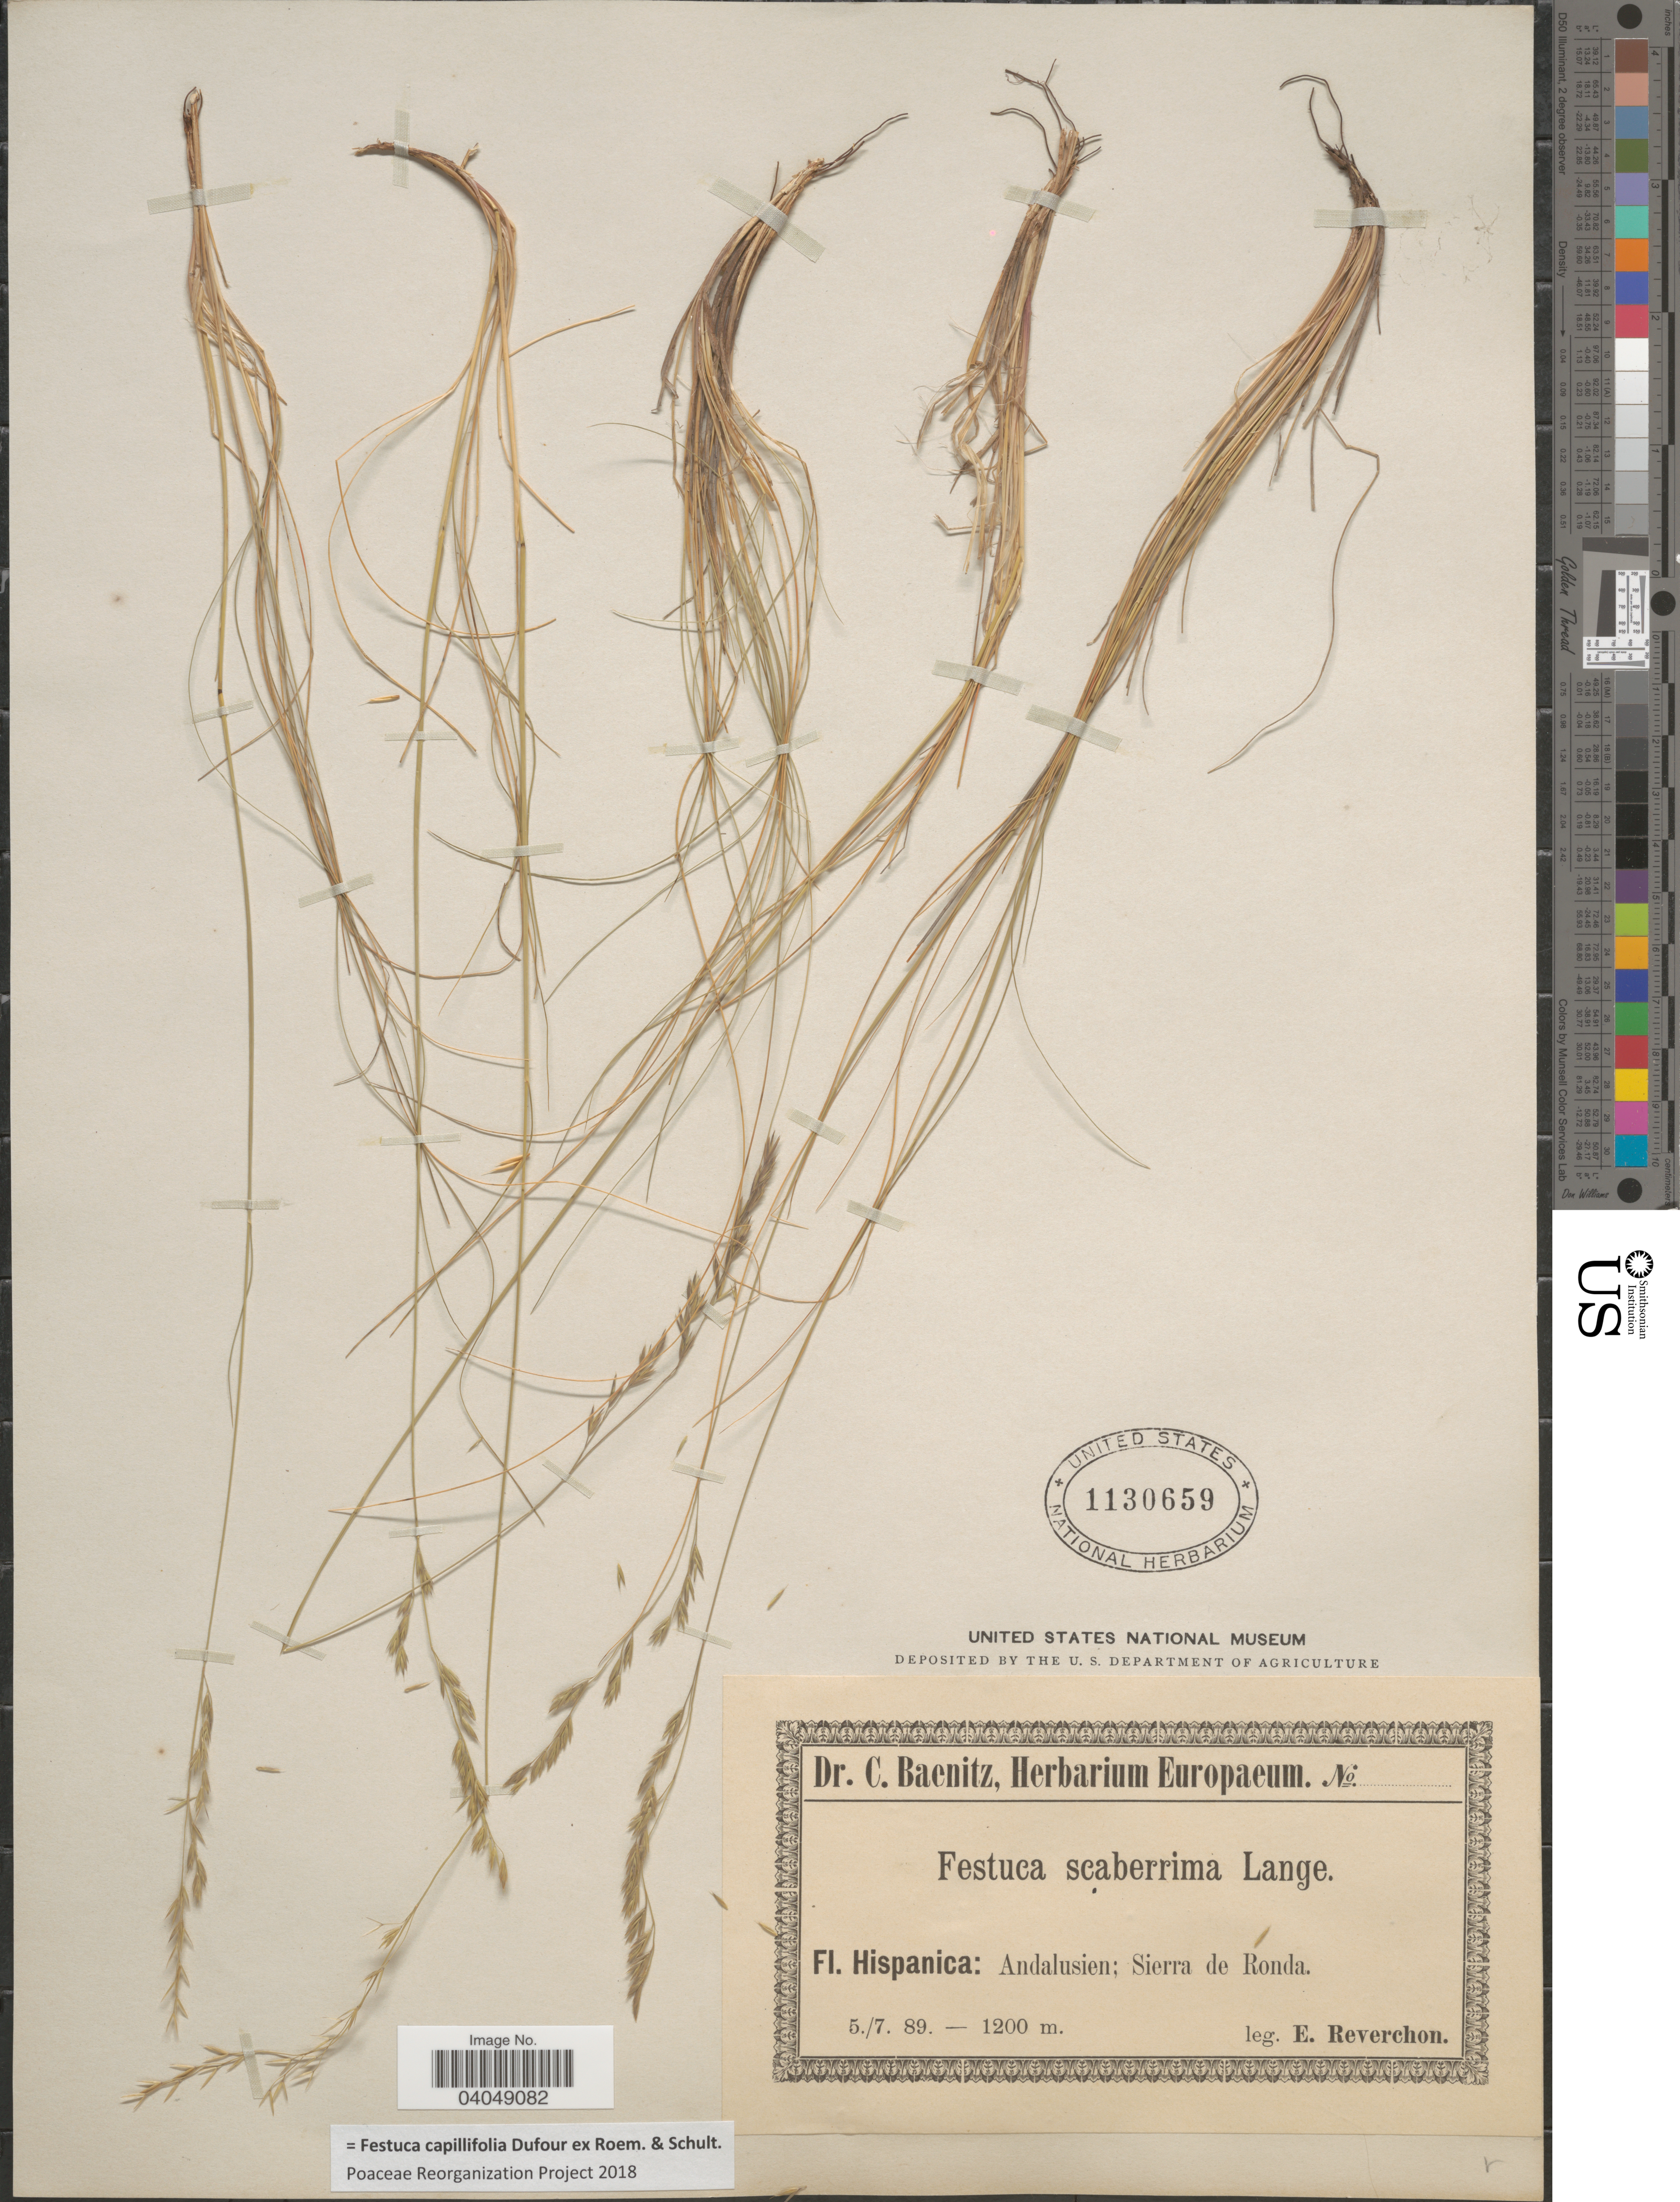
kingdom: Plantae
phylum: Tracheophyta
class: Liliopsida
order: Poales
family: Poaceae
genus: Festuca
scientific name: Festuca capillifolia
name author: Dufour ex Roem. & Schult.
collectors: E. Reverchon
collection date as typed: Transcribed d/m/y: 5/7/89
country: Spain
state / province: Andalucía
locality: Hispanica: Andalusien; Sierra de Ronda.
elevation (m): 1200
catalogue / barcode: US 1130659